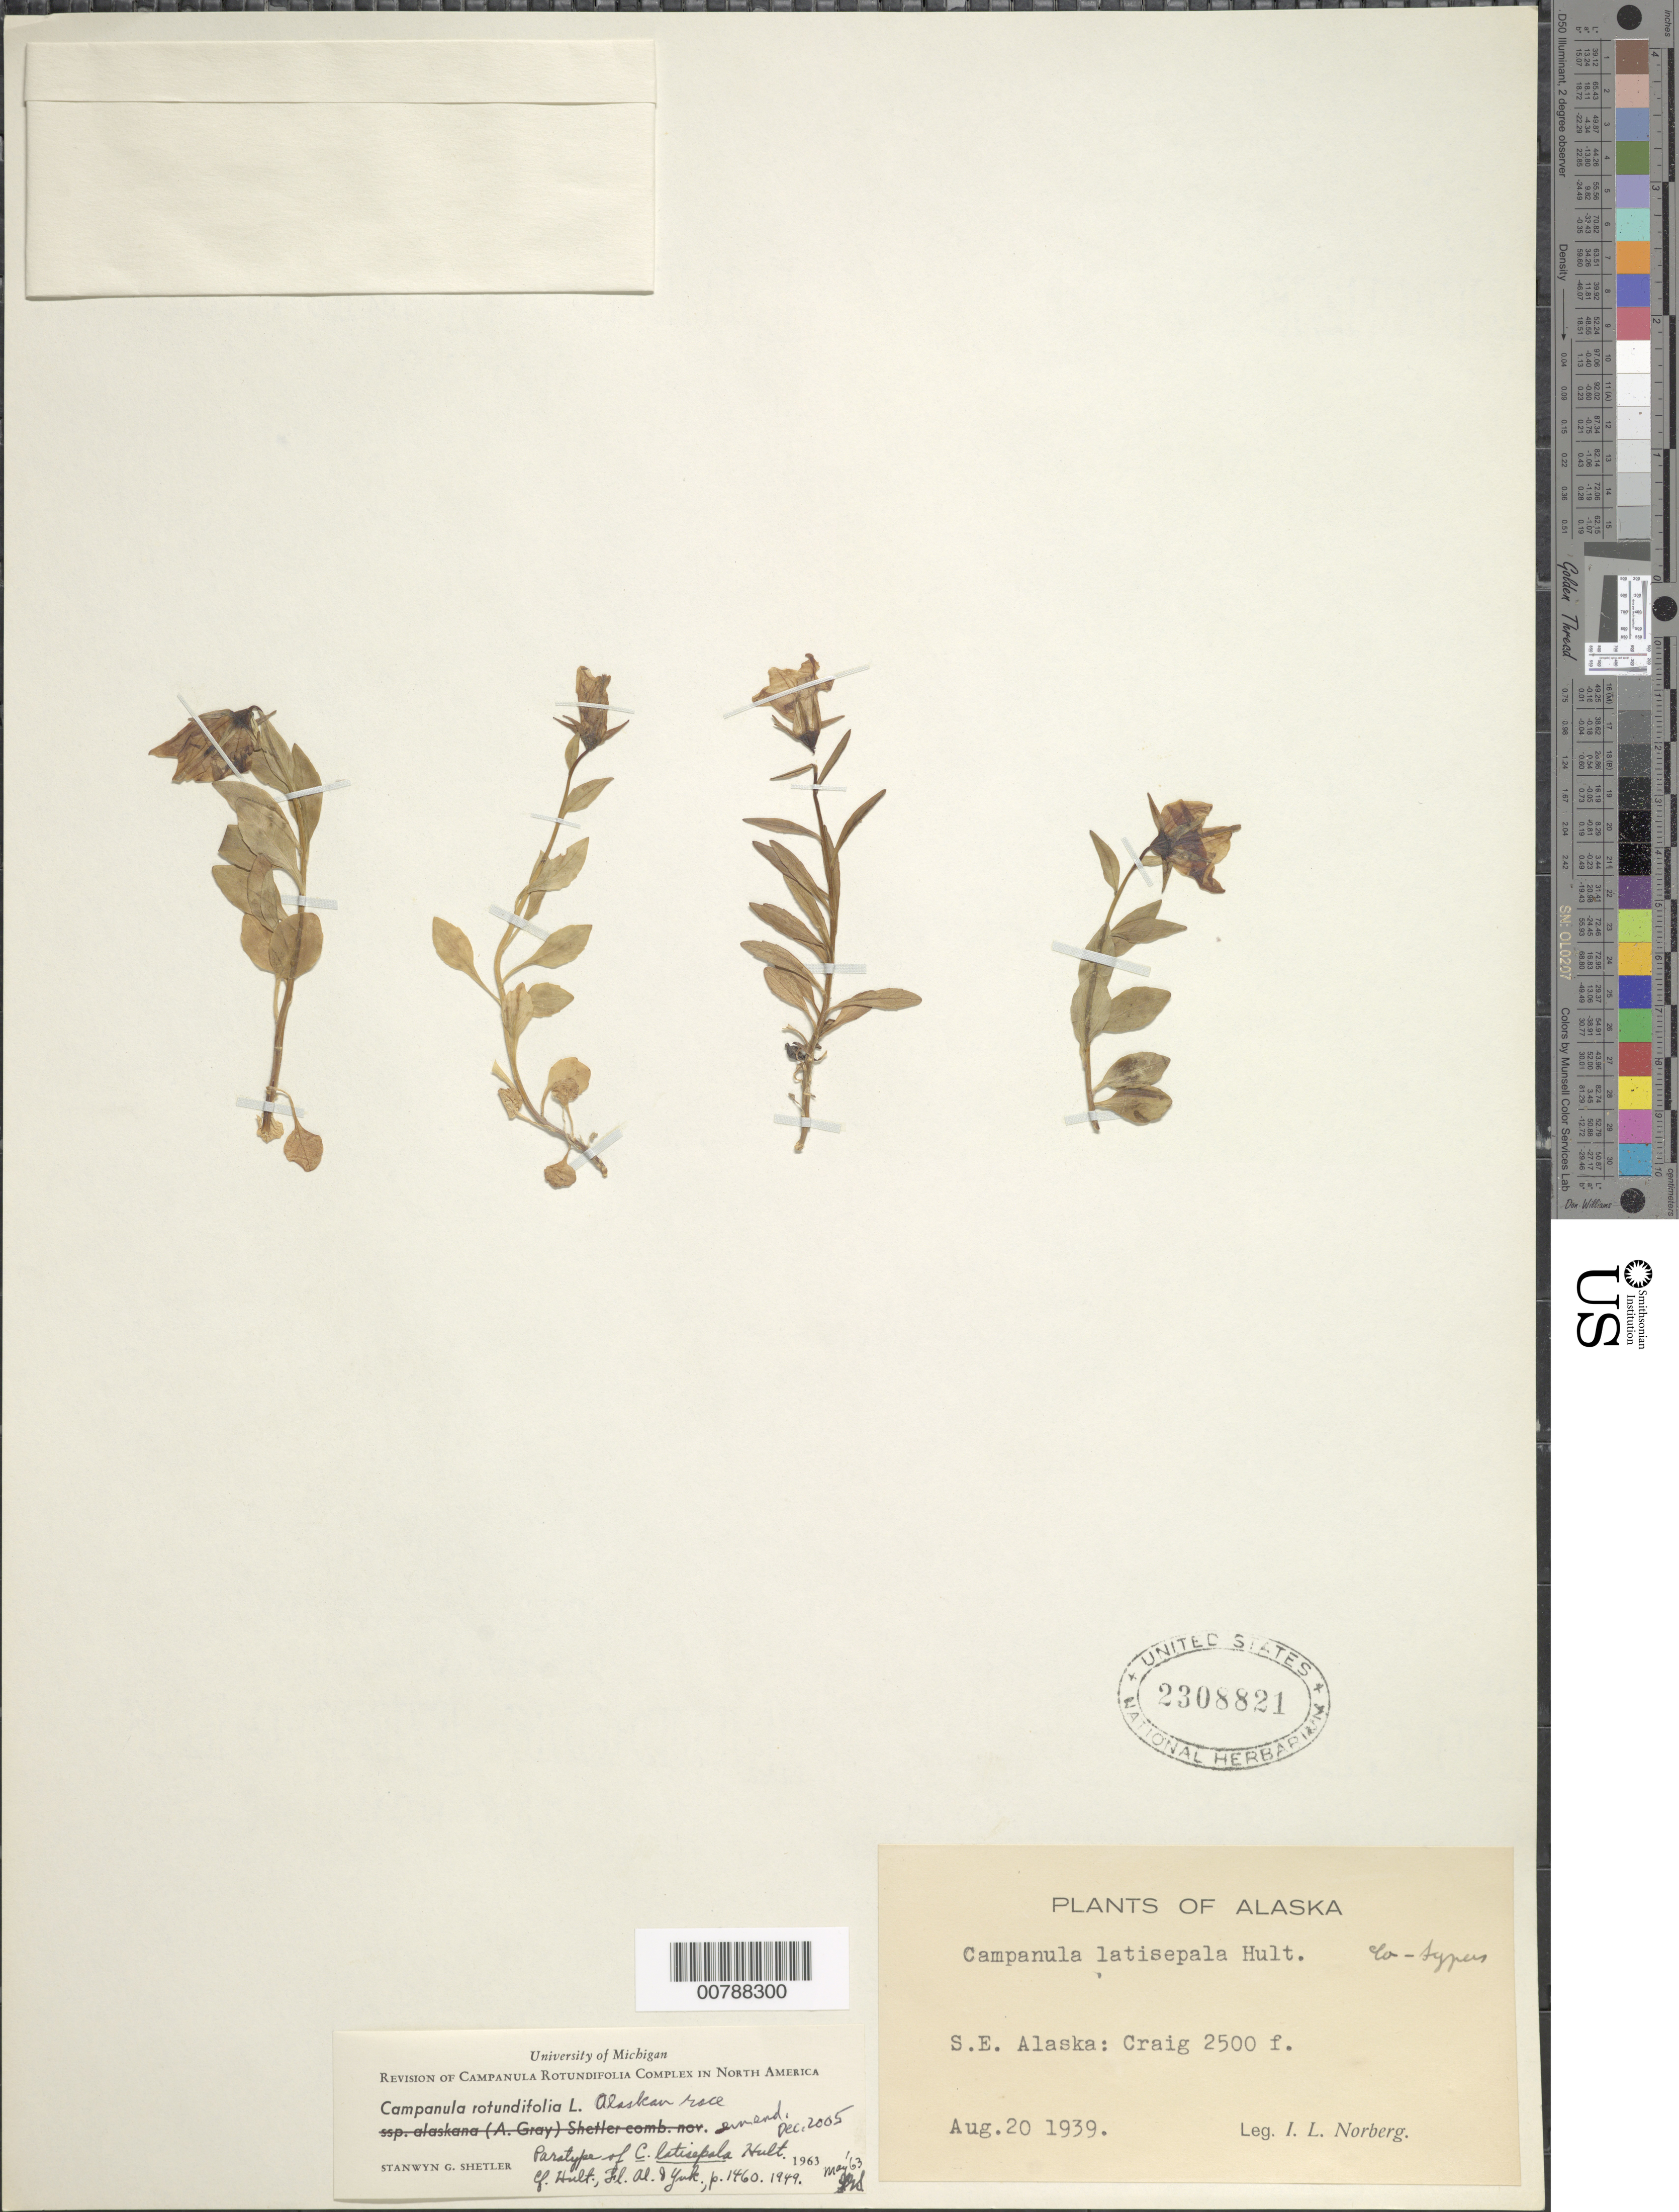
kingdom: Plantae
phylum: Tracheophyta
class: Magnoliopsida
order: Asterales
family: Campanulaceae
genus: Campanula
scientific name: Campanula rotundifolia L. Alaskan race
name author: L.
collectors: I. Norberg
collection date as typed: Aug. 20, 1939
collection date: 1939-08-20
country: United States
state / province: Alaska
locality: Craig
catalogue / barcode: US 2308821